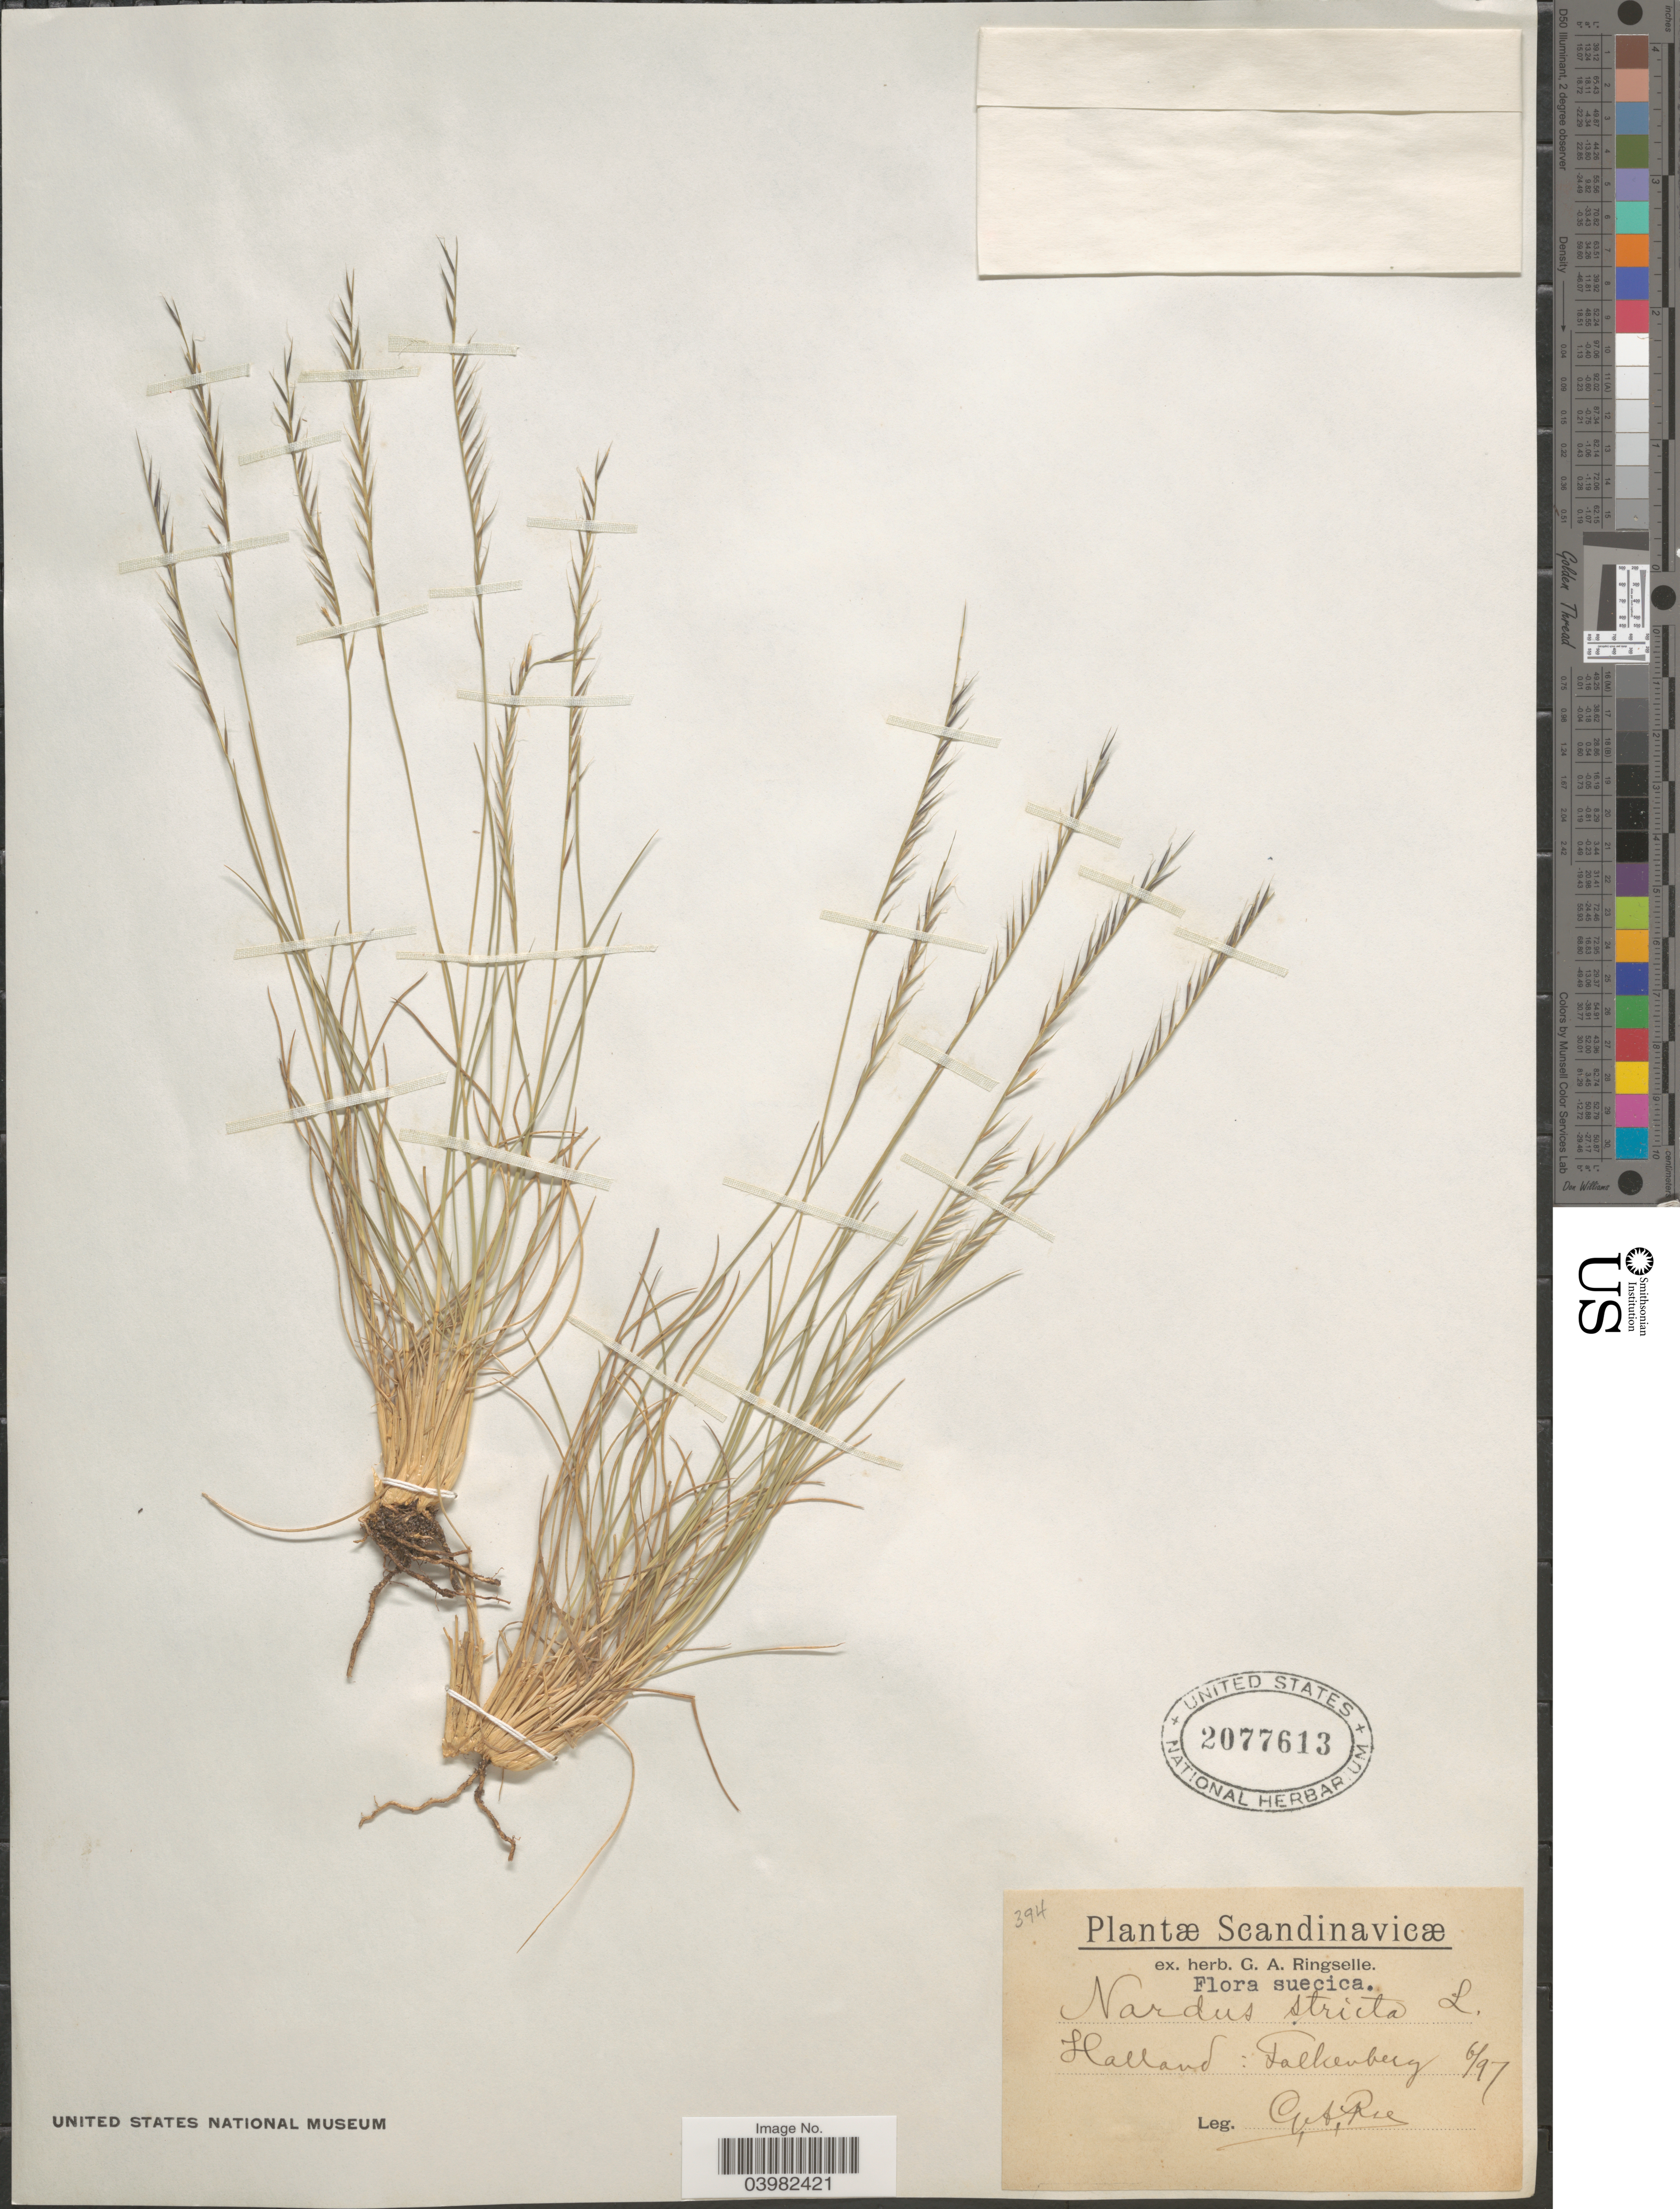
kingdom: Plantae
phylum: Tracheophyta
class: Liliopsida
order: Poales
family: Poaceae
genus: Nardus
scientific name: Nardus stricta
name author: L.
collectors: G. Ringselle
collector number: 394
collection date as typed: Transcribed d/m/y: /6/97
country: Sweden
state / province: Halland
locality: Scandinavicæ. Suecica. Falkenberg.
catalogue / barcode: US 2077613